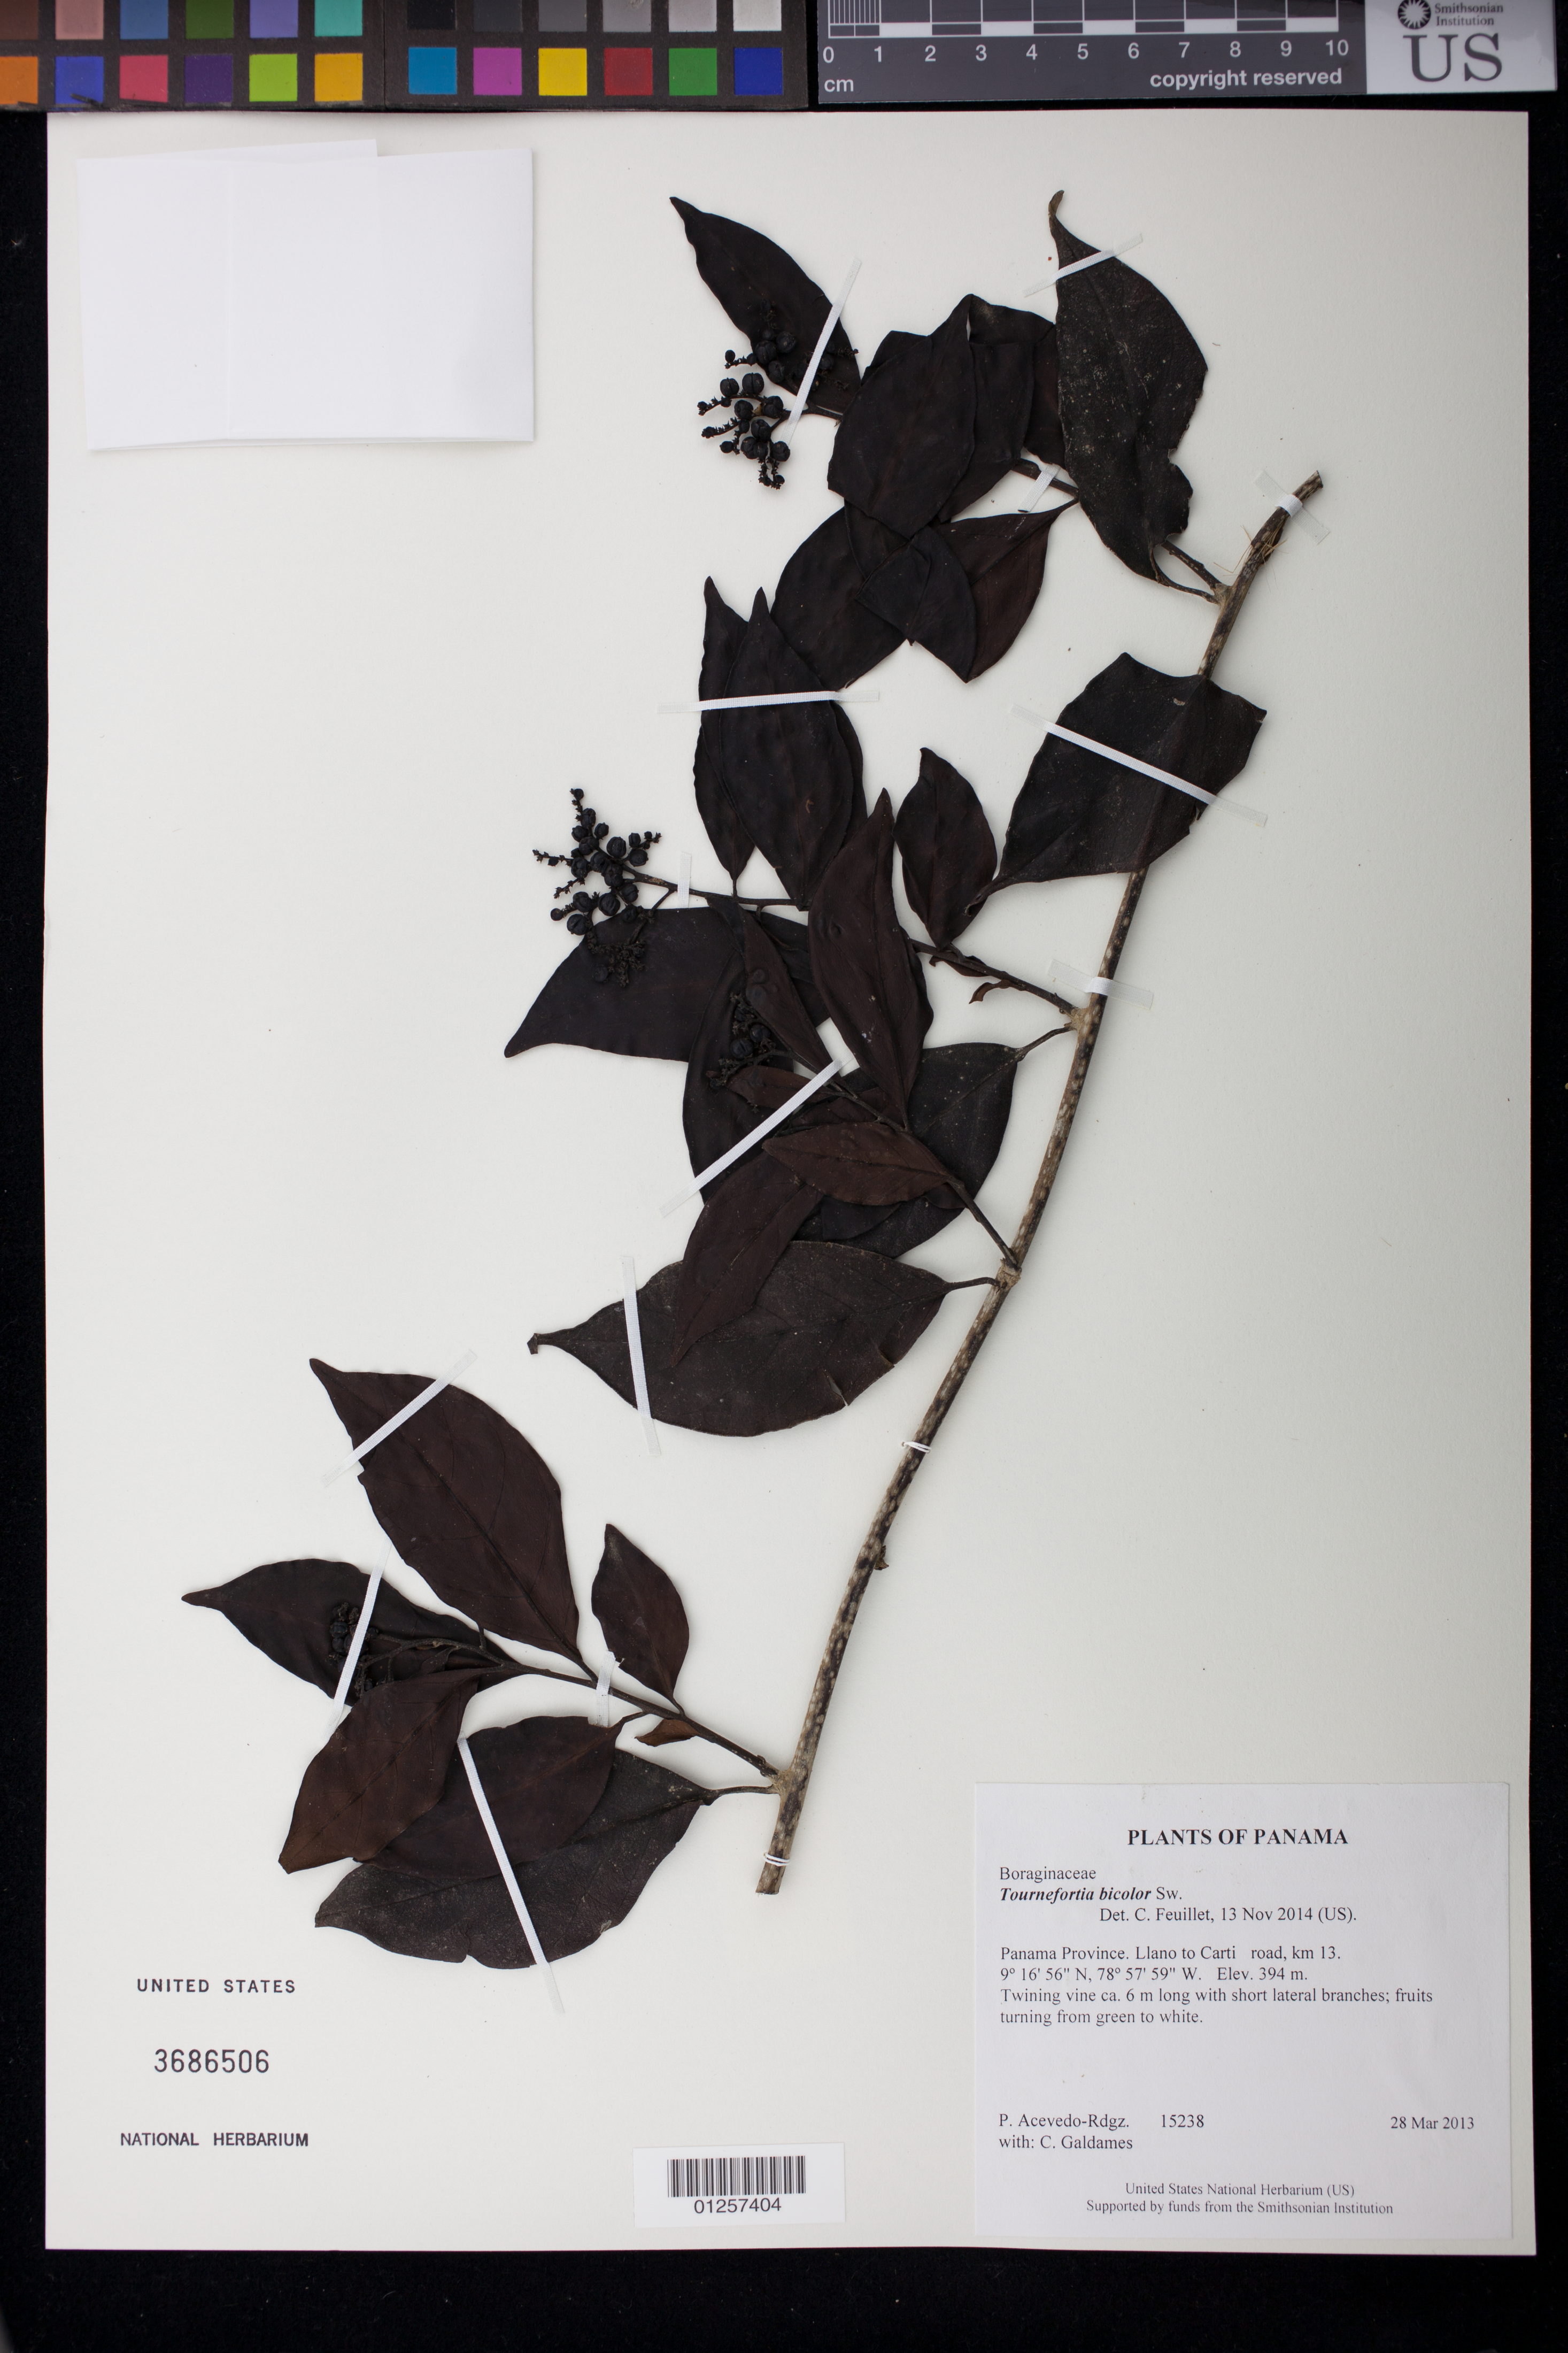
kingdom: Plantae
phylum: Tracheophyta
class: Magnoliopsida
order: Boraginales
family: Heliotropiaceae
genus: Tournefortia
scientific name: Tournefortia bicolor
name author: Sw.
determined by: Feuillet, C.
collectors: P. Acevedo-Rodr. & C. Galdames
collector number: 15238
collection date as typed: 28 Mar 2013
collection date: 2013-03-28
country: Panama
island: Panama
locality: Llano to Carti road, km 13.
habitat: Remnant moist forest along road.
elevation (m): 394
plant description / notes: US, PMA, SCZ, NY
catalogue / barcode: US 3686506